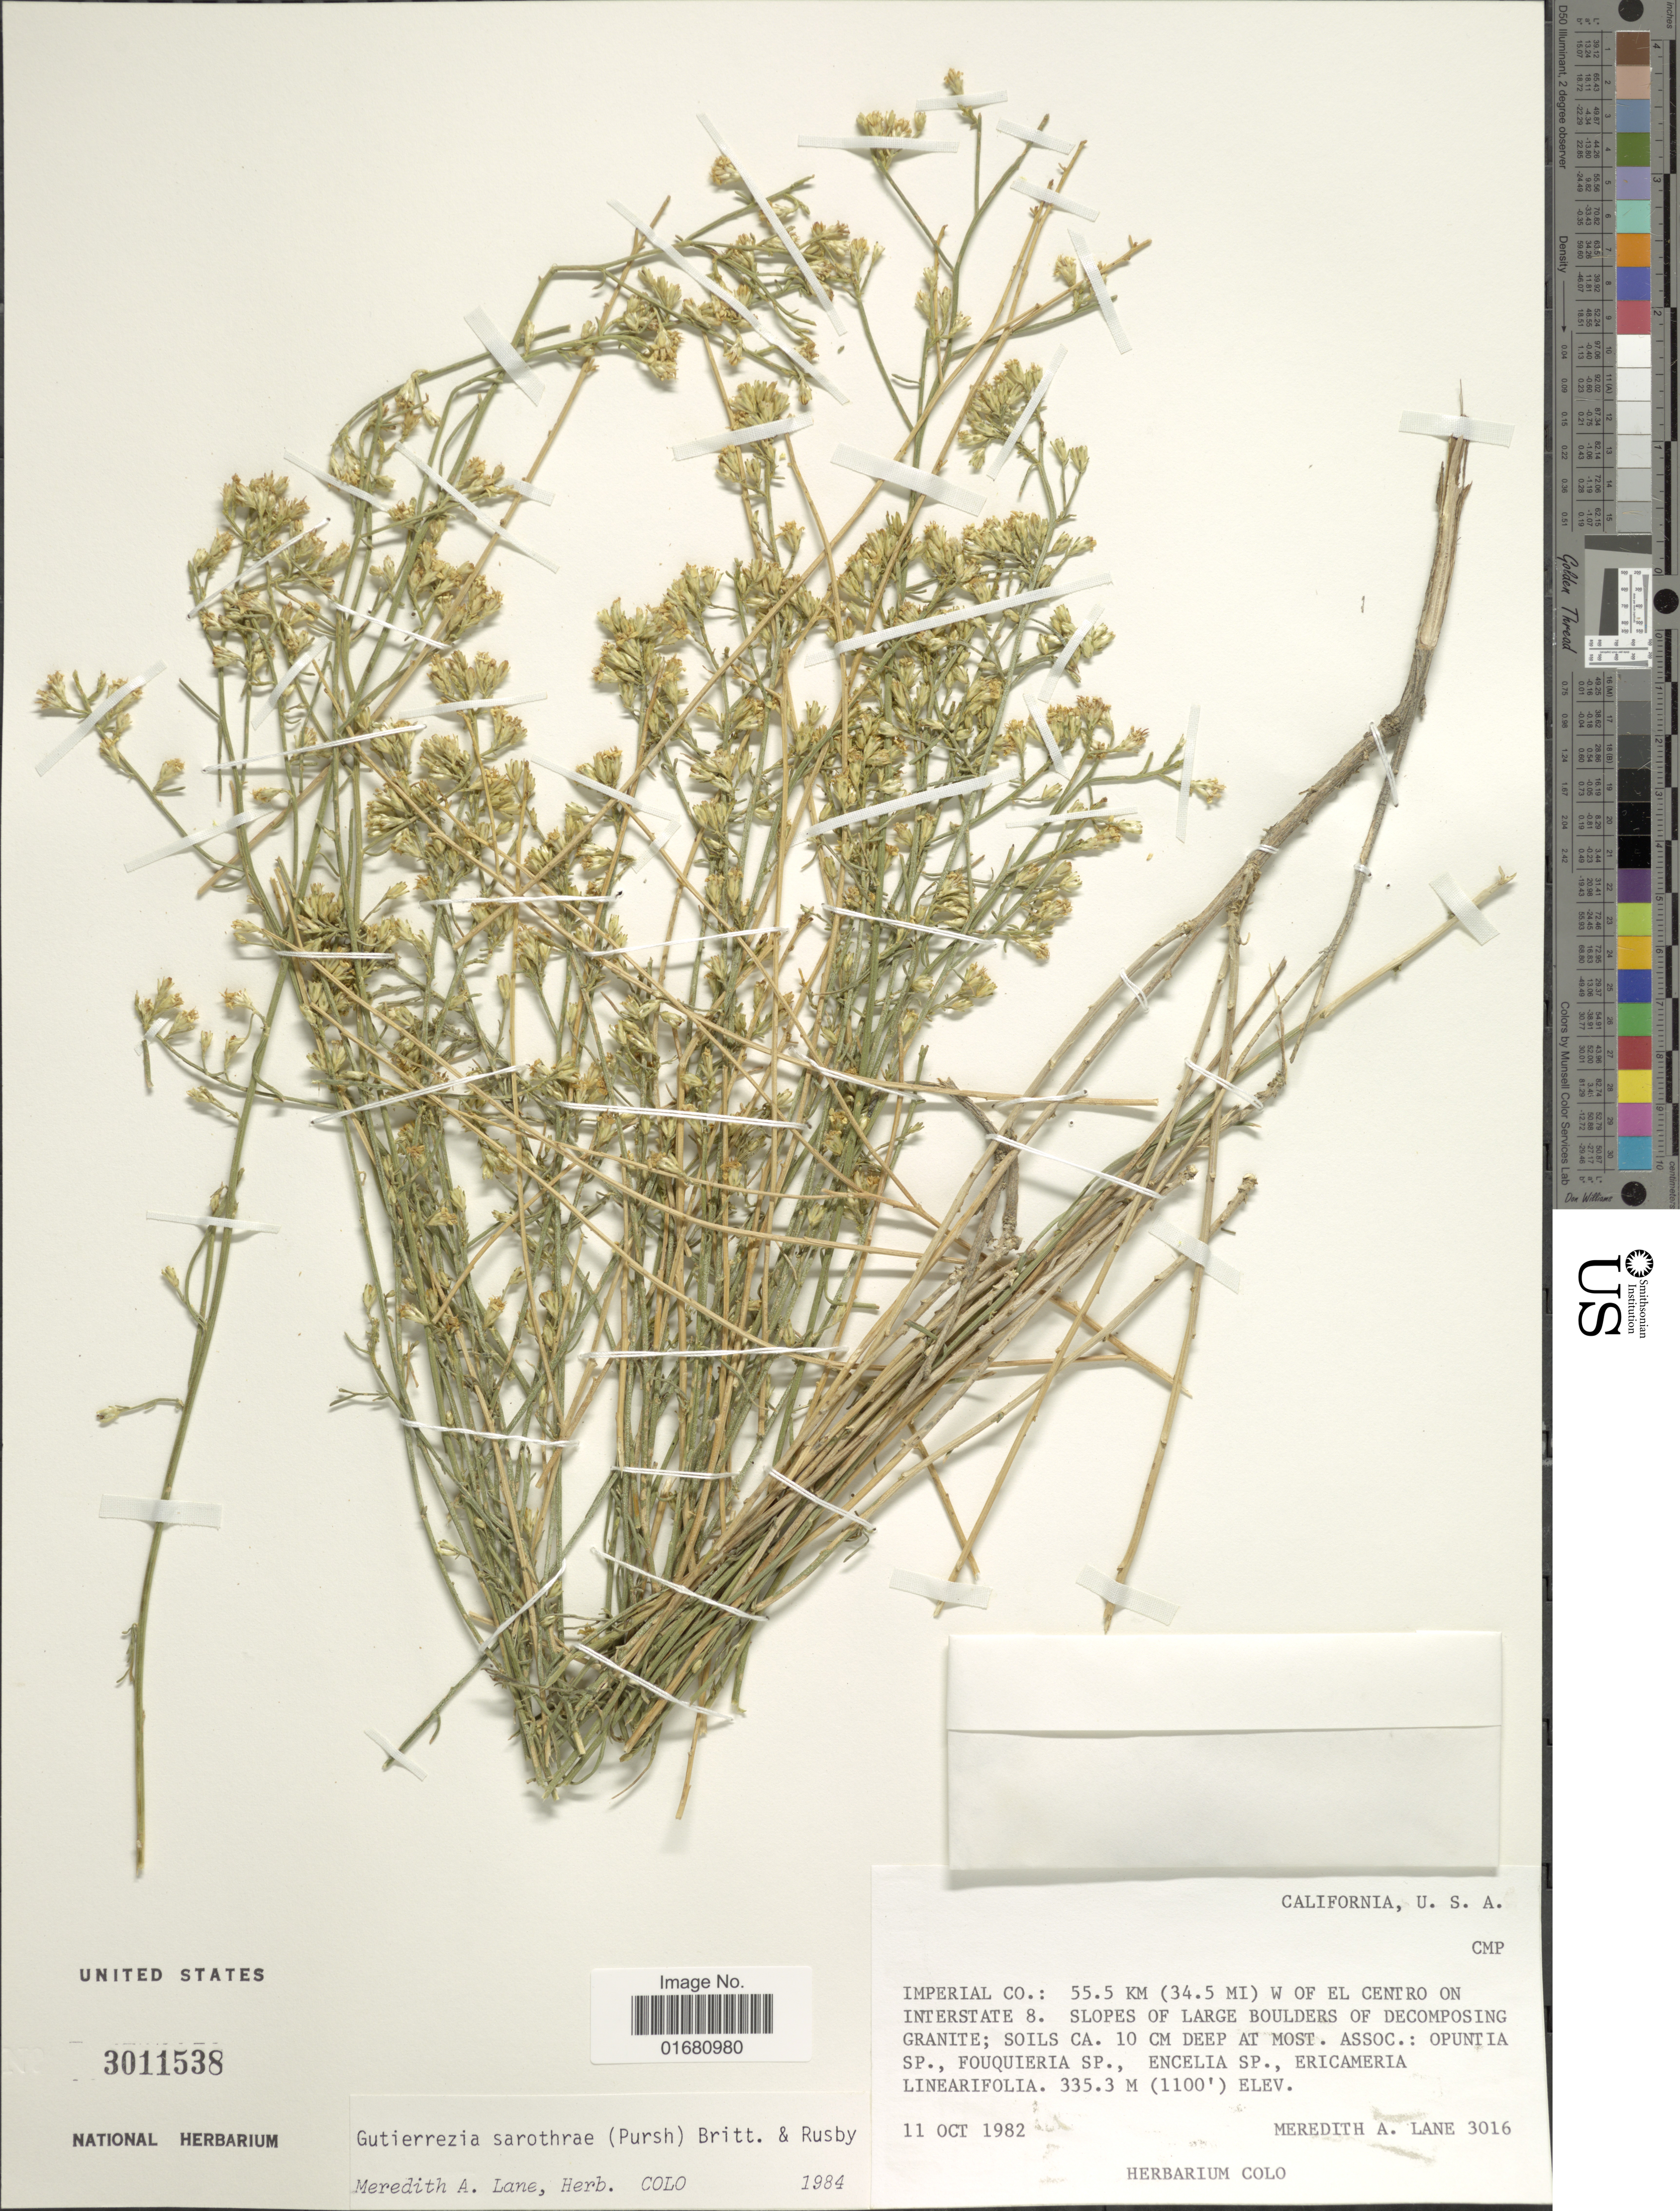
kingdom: Plantae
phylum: Tracheophyta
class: Magnoliopsida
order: Asterales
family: Asteraceae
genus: Gutierrezia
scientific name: Gutierrezia sarothrae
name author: (Pursh) Britton & Rusby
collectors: M. A. Lane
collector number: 3016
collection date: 1982-10-11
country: United States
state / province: California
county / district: Imperial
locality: Imperial Co.: 55.5 km (34.5mi) W of El Centro on Interstate 8. Slopes of large boulders of Decomposing Granite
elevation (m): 335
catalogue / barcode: US 3011538